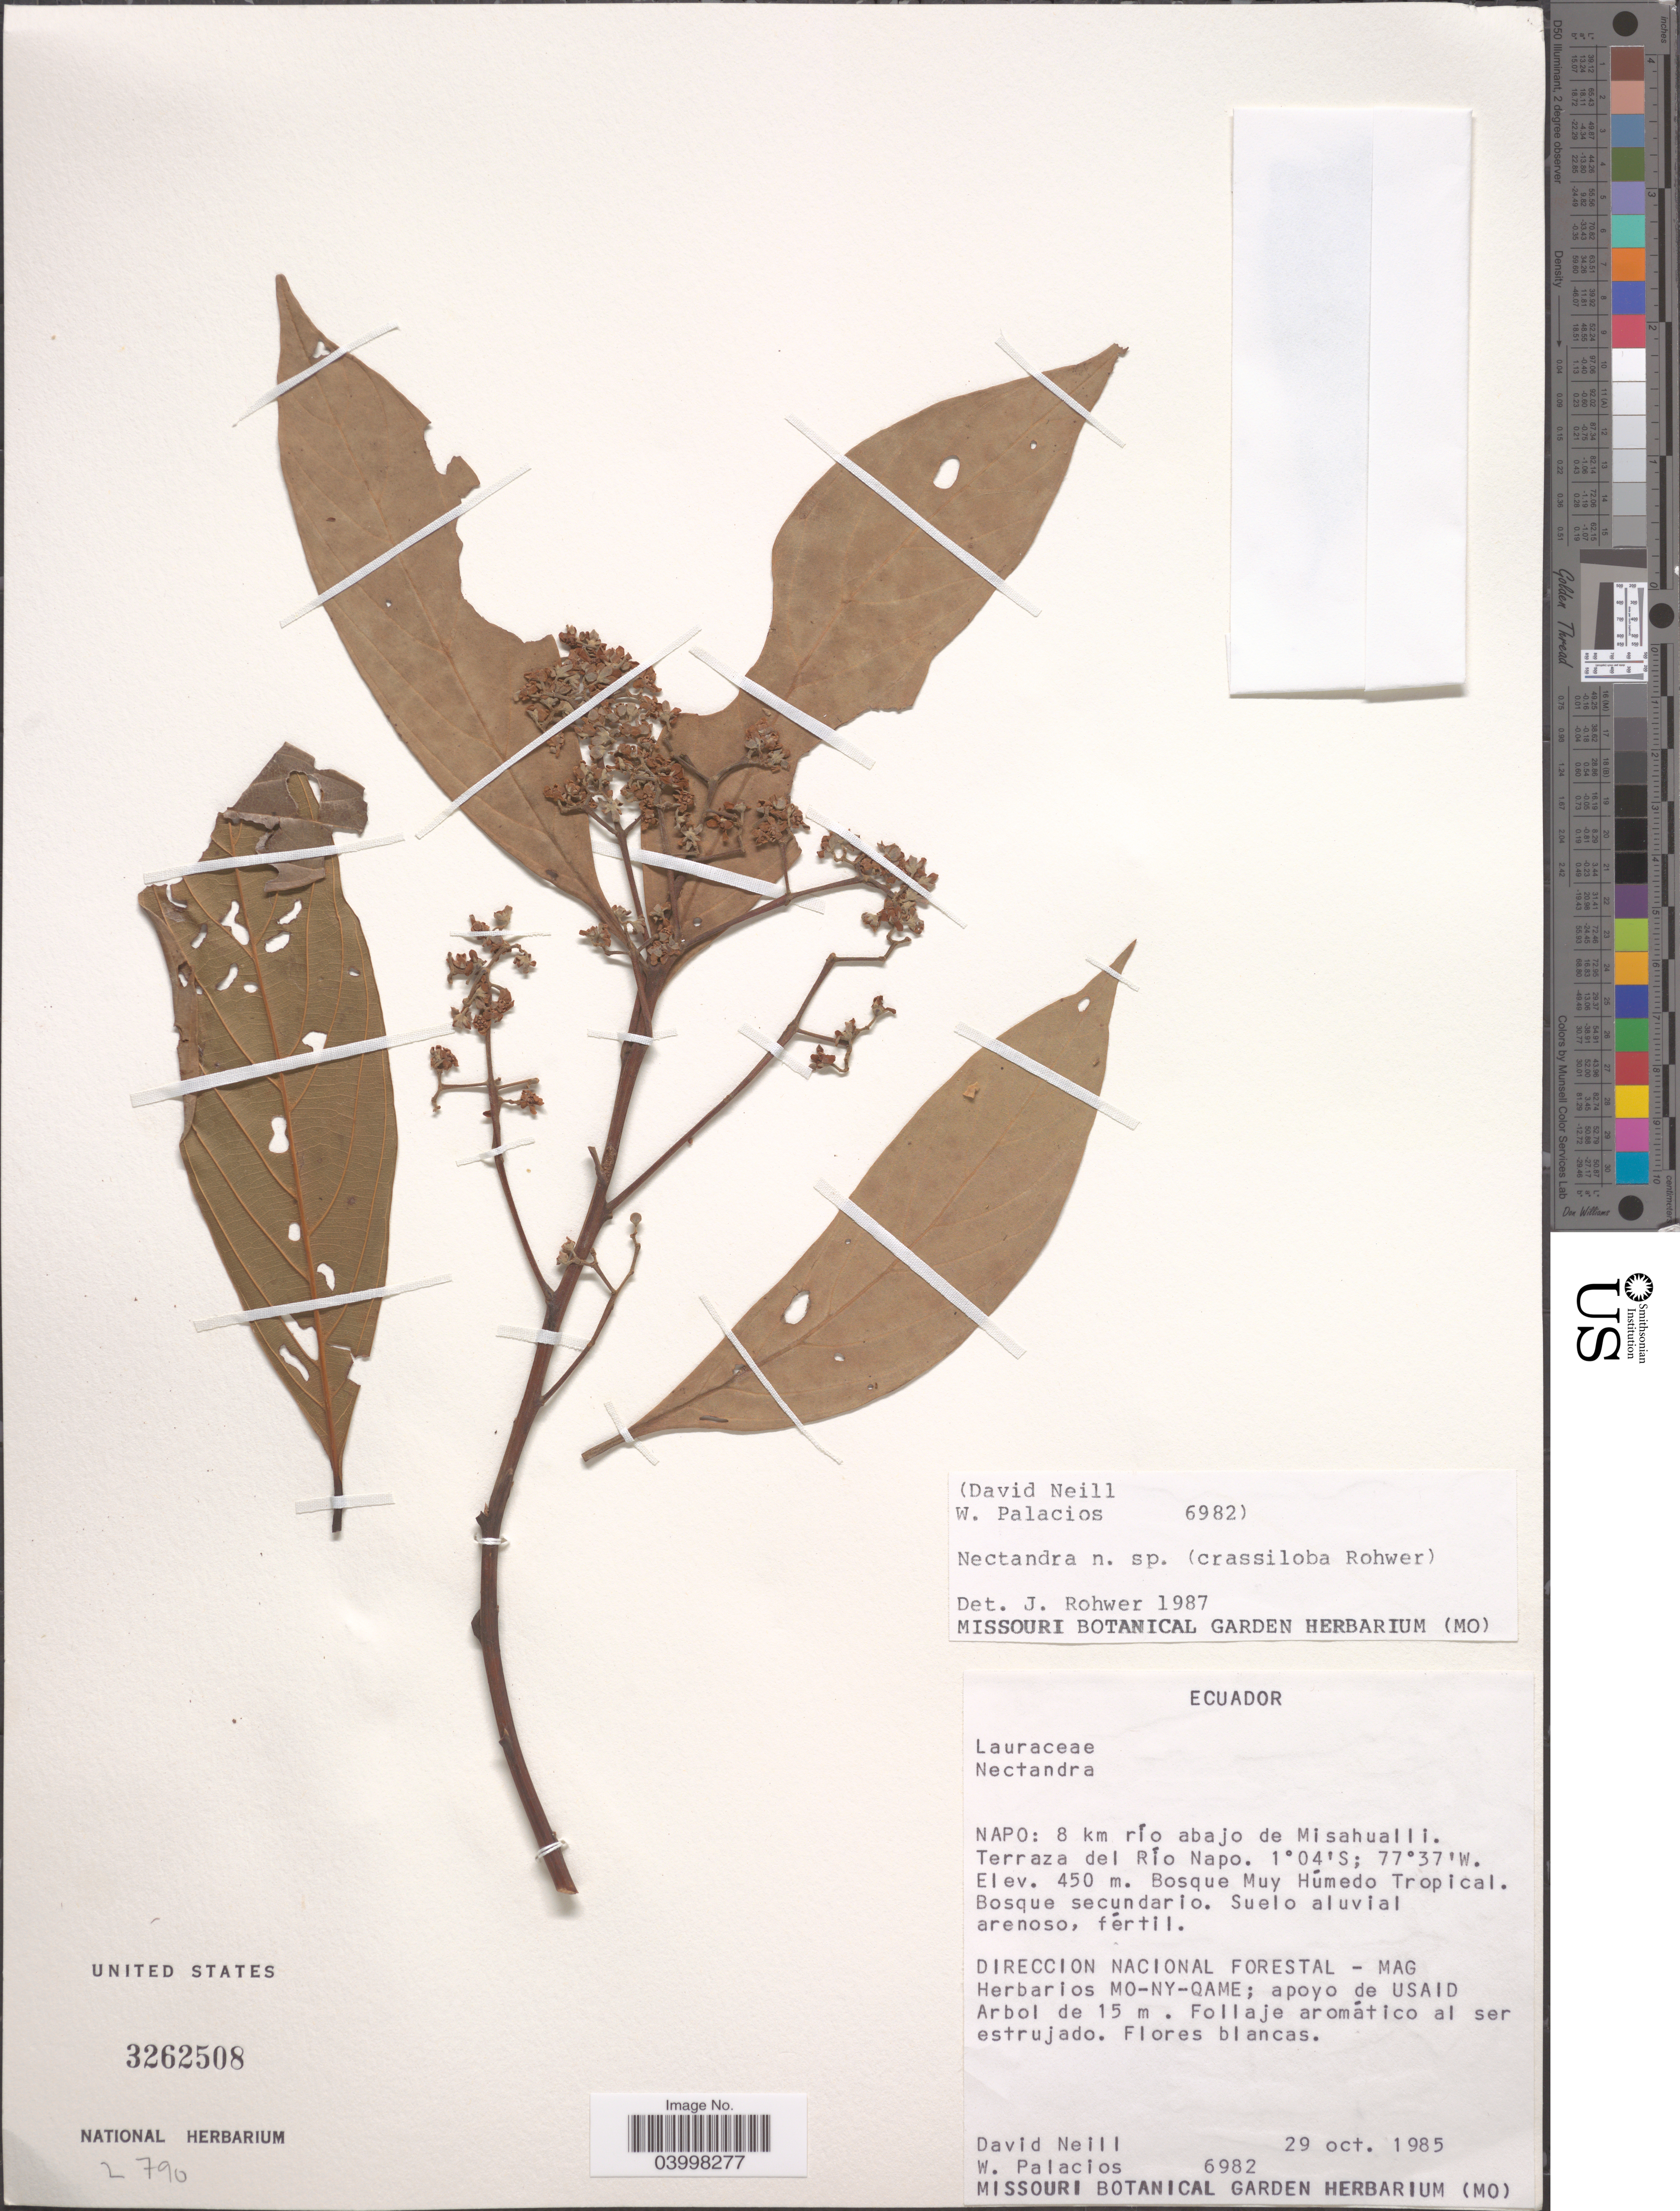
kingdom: Plantae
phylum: Tracheophyta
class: Magnoliopsida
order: Laurales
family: Lauraceae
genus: Nectandra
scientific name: Nectandra sp.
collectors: D. Neill & W. Palacios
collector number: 6982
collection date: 1985-10-29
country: Ecuador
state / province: Napo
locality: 8 km río abajo de Misahualli. Terraza del Río Napo. Bosque Húmedo Tropical.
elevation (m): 450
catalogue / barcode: US 3262508